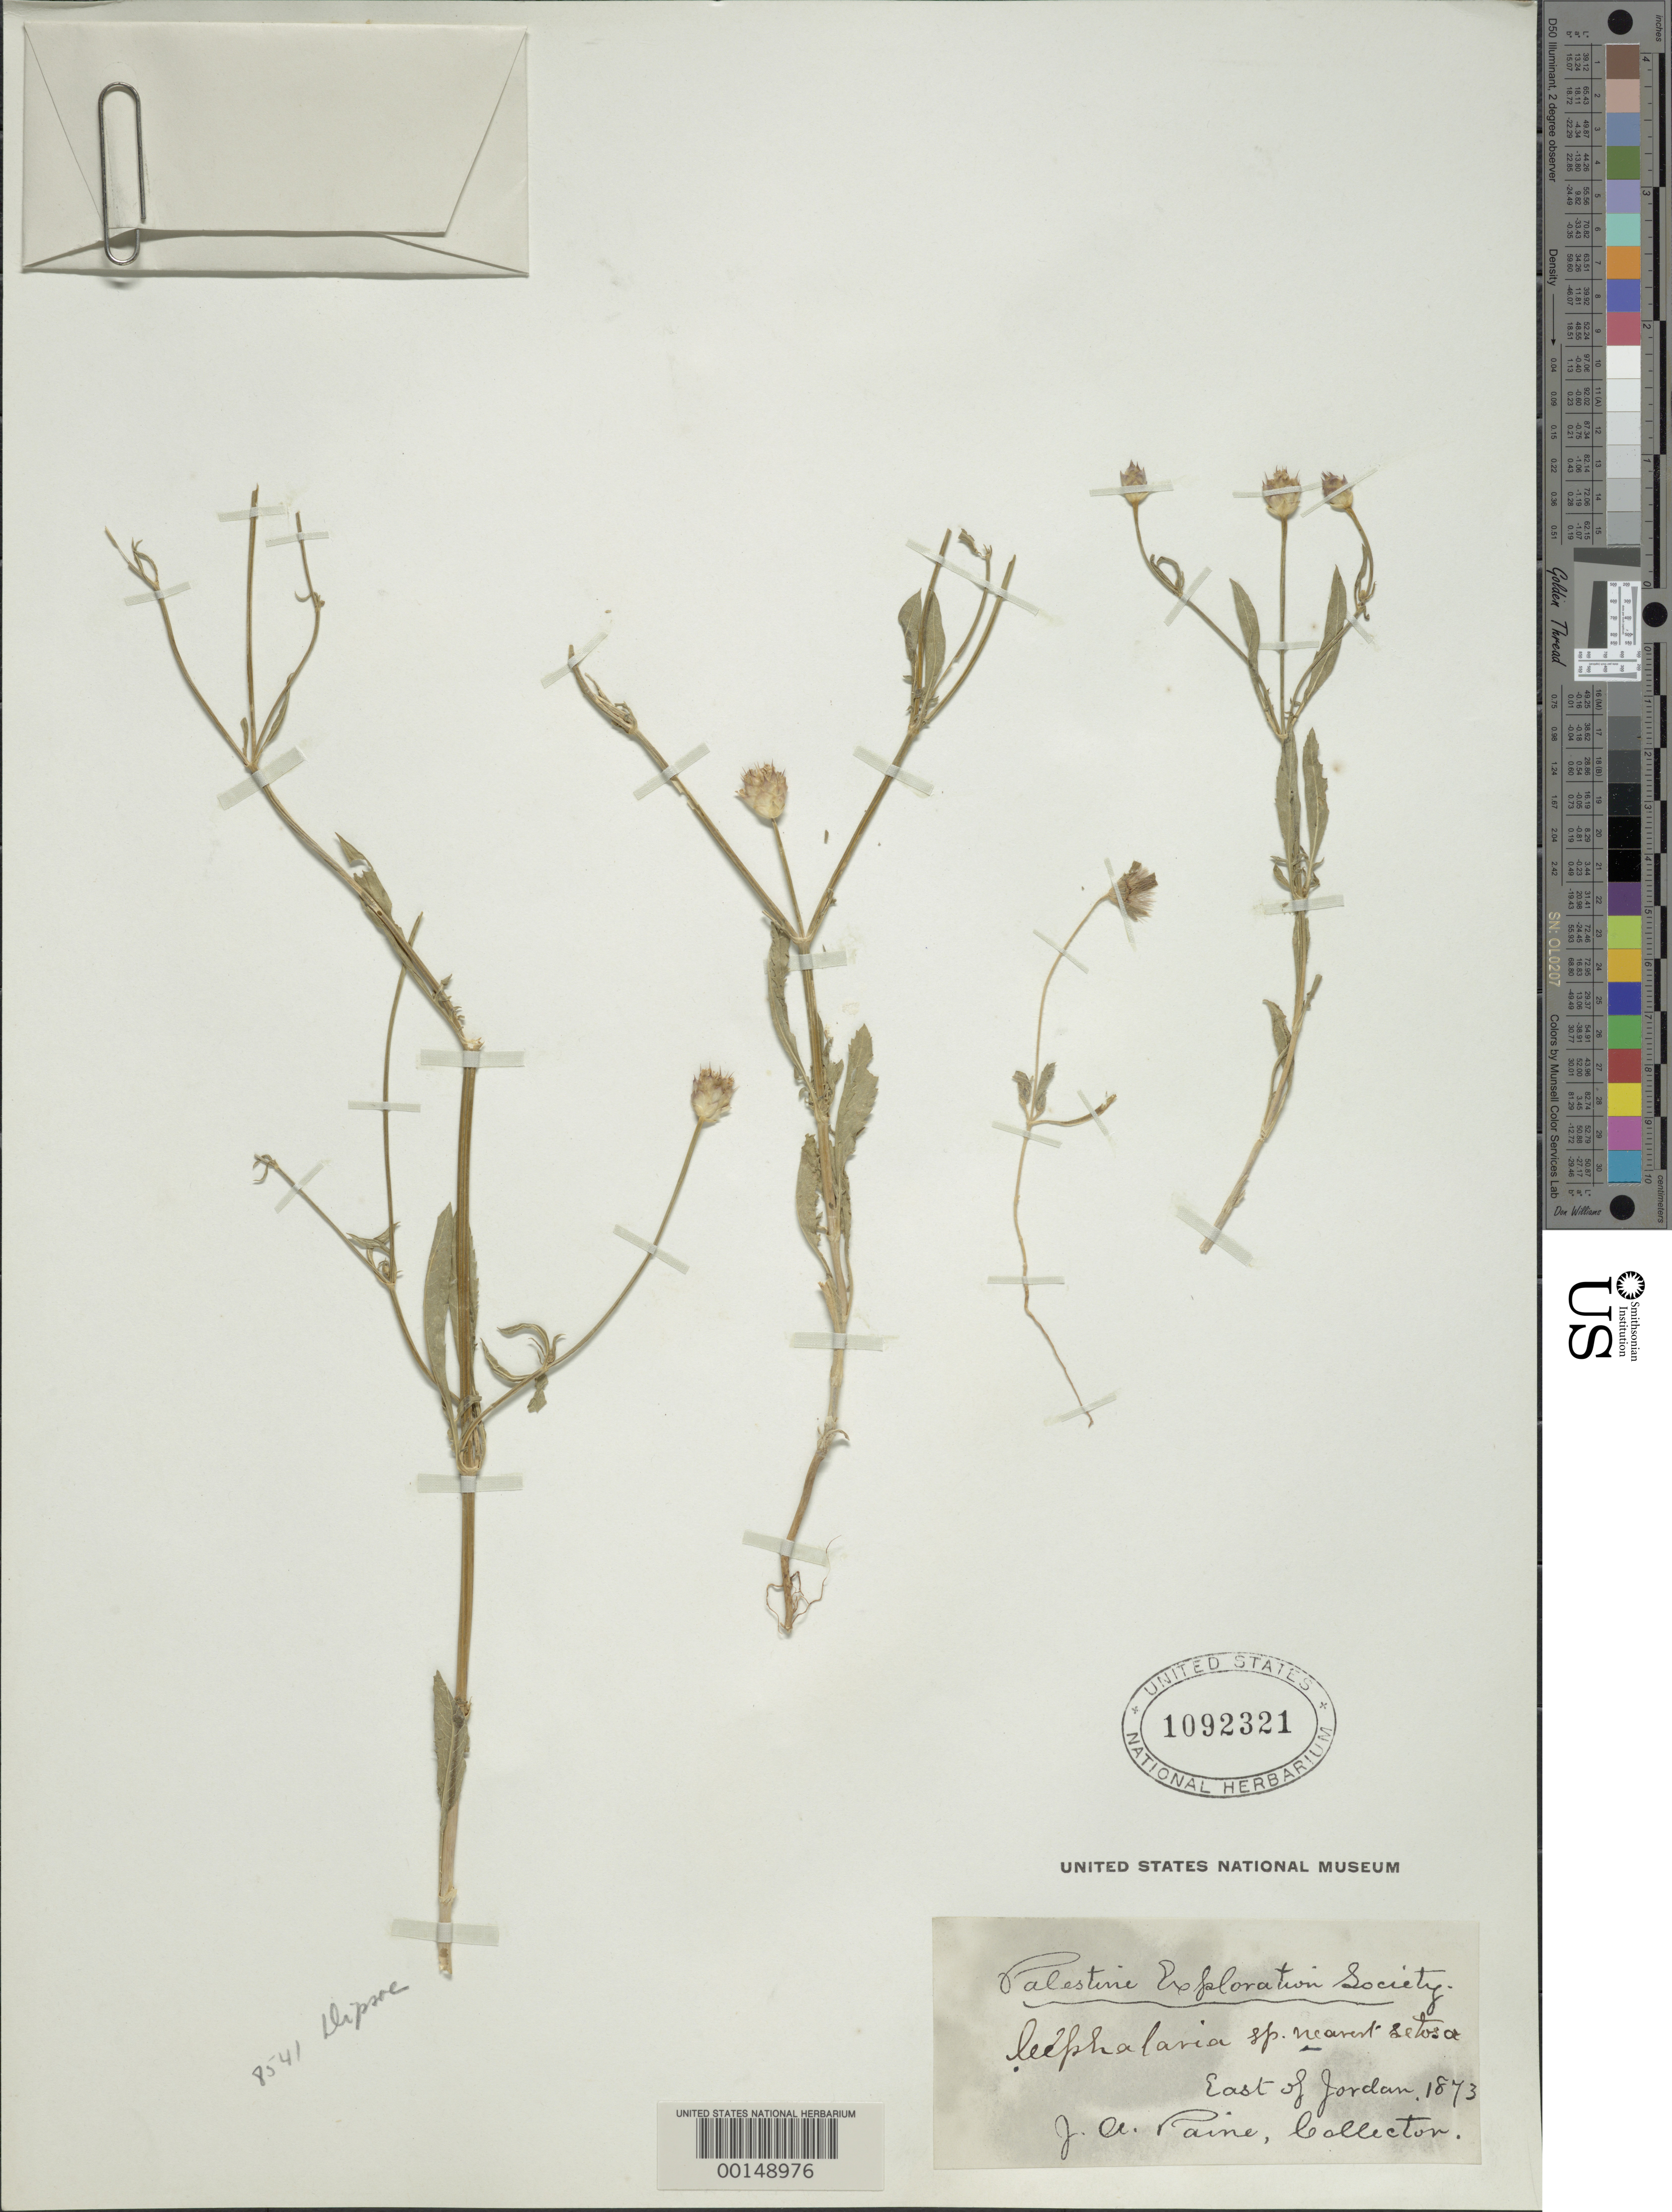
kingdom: Plantae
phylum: Tracheophyta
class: Magnoliopsida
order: Dipsacales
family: Caprifoliaceae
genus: Cephalaria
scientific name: Cephalaria sp.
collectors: J. A. Paine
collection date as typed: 1873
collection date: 1873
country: Jordan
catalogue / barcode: US 1092321